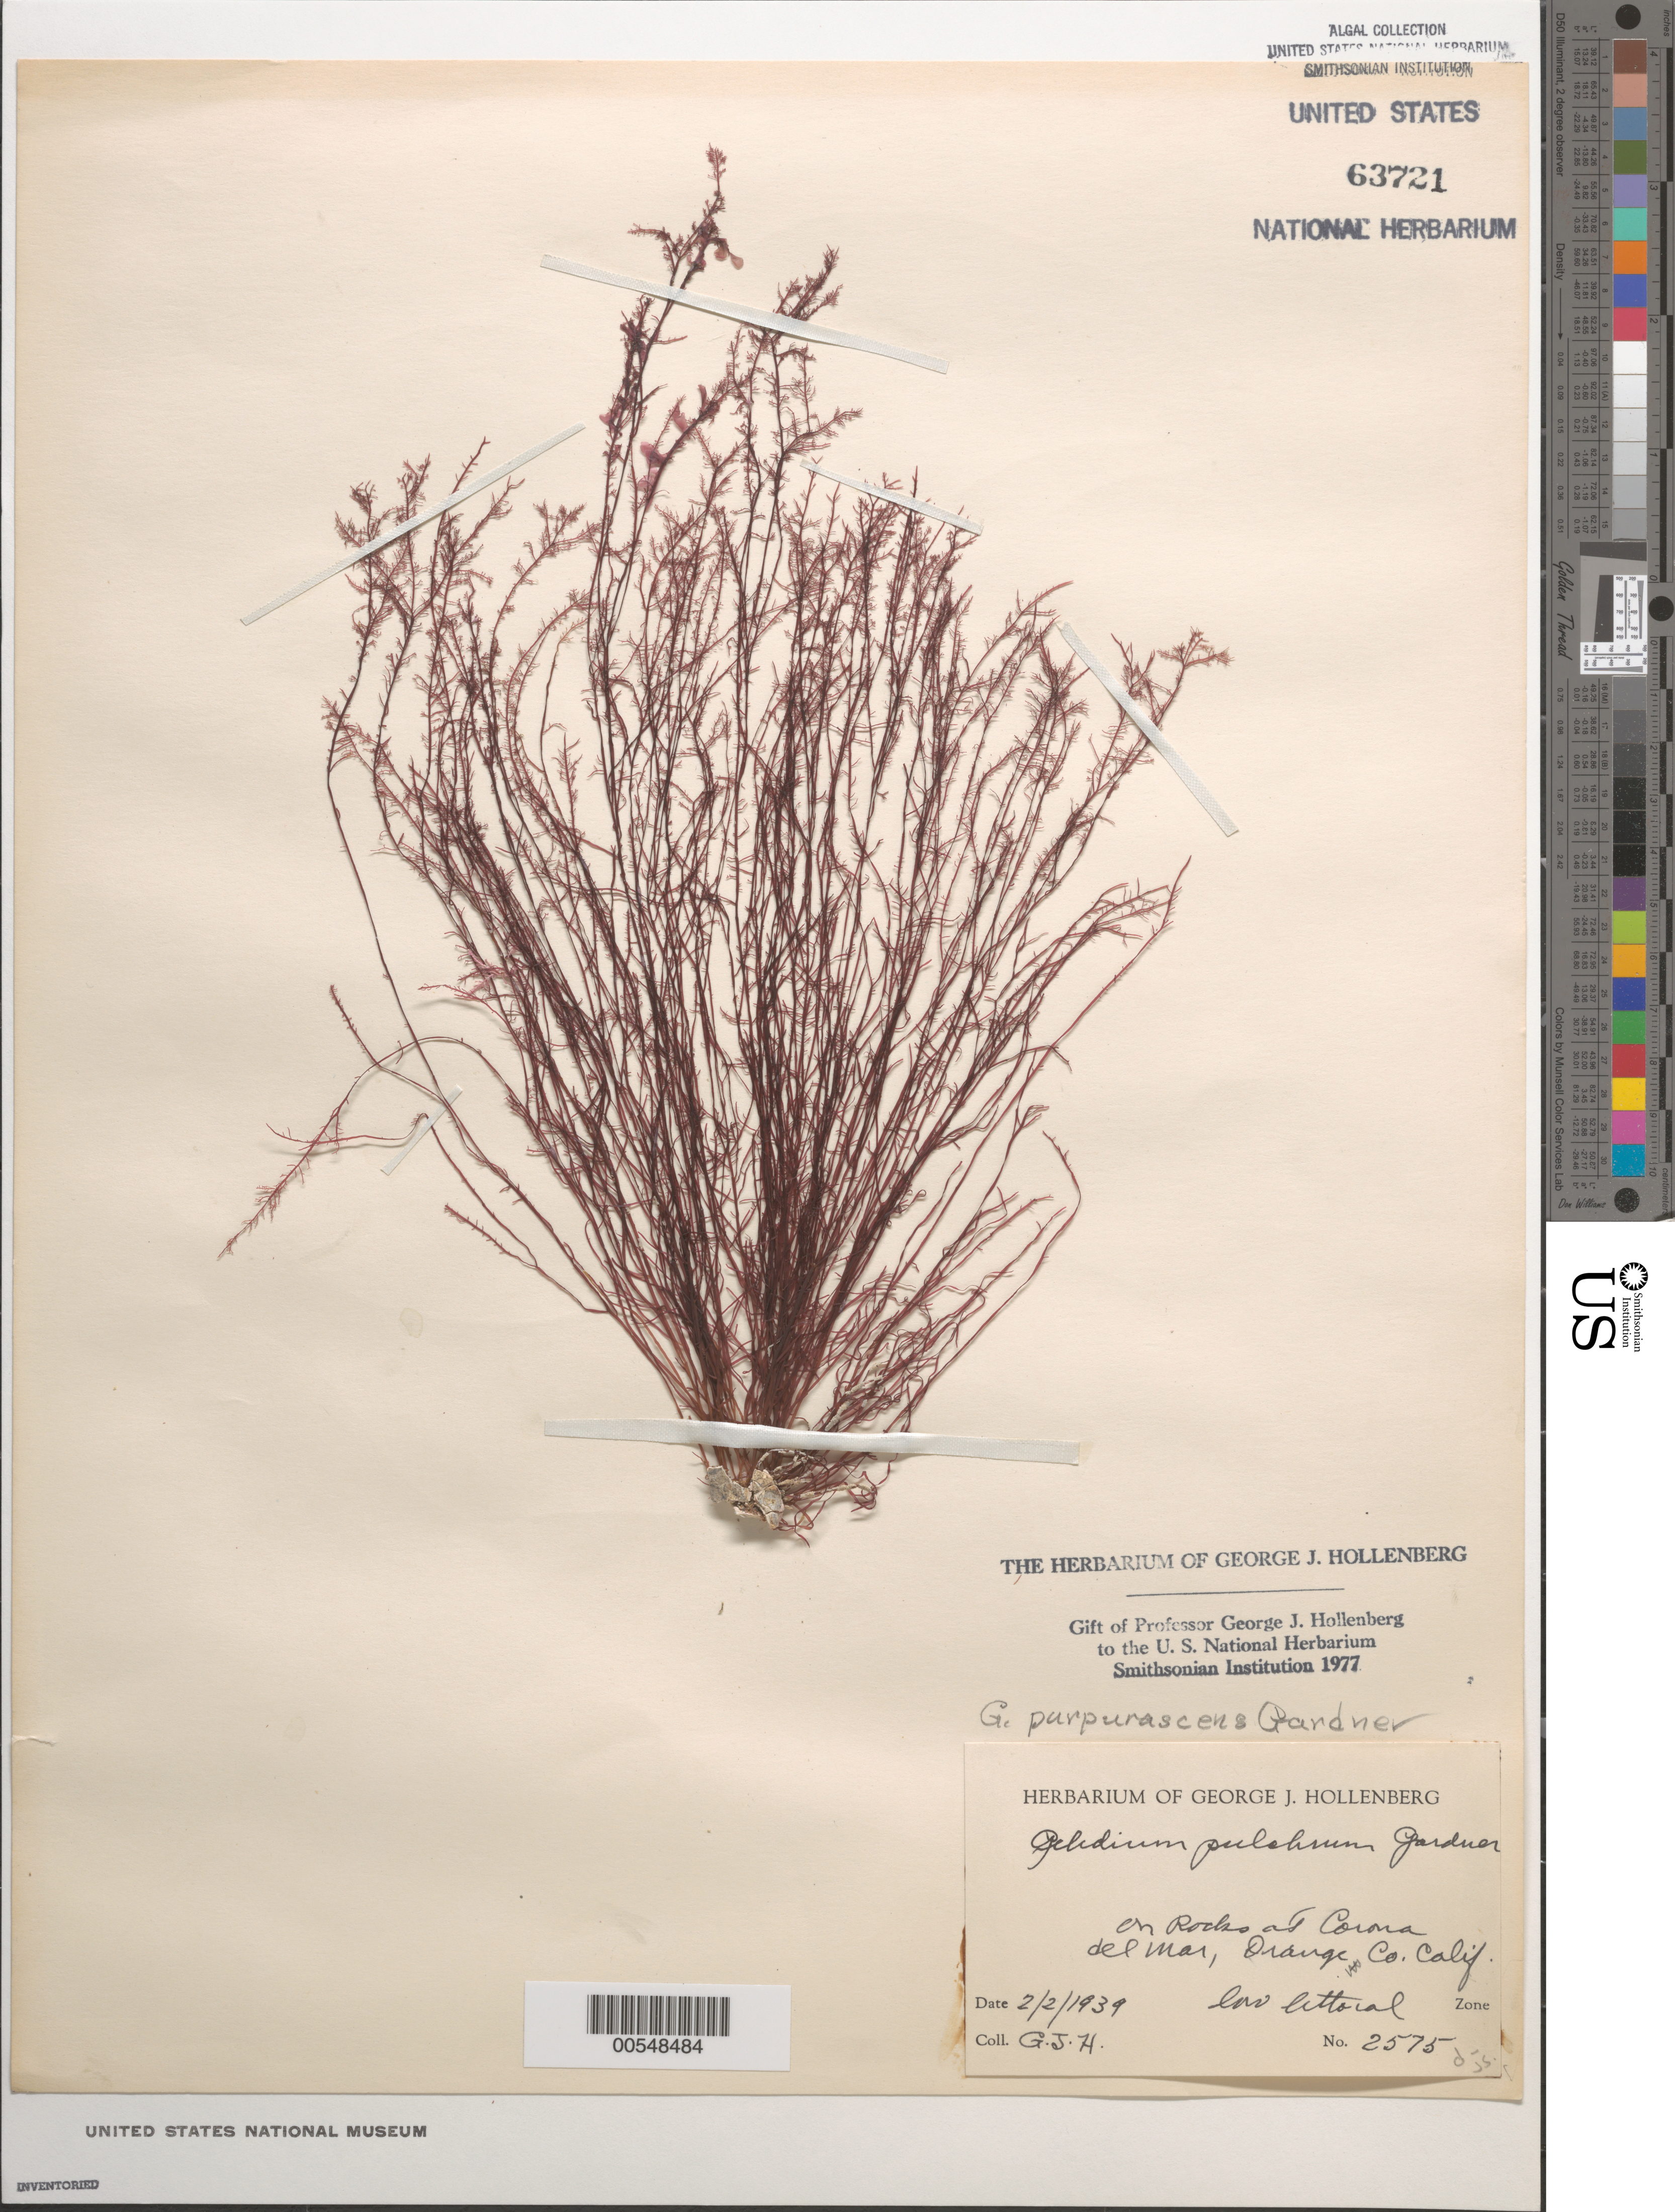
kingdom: Plantae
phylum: Rhodophyta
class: Florideophyceae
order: Gelidiales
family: Gelidiaceae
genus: Gelidium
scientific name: Gelidium purpurascens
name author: N.L. Gardner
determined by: Stewart, J.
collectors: G. Hollenberg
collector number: GJH 2575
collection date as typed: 02 Feb 1939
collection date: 1939-02-02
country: United States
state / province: California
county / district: Orange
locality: Corona del Mar, ocean end of Poppy Avenue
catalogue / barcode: US 63721